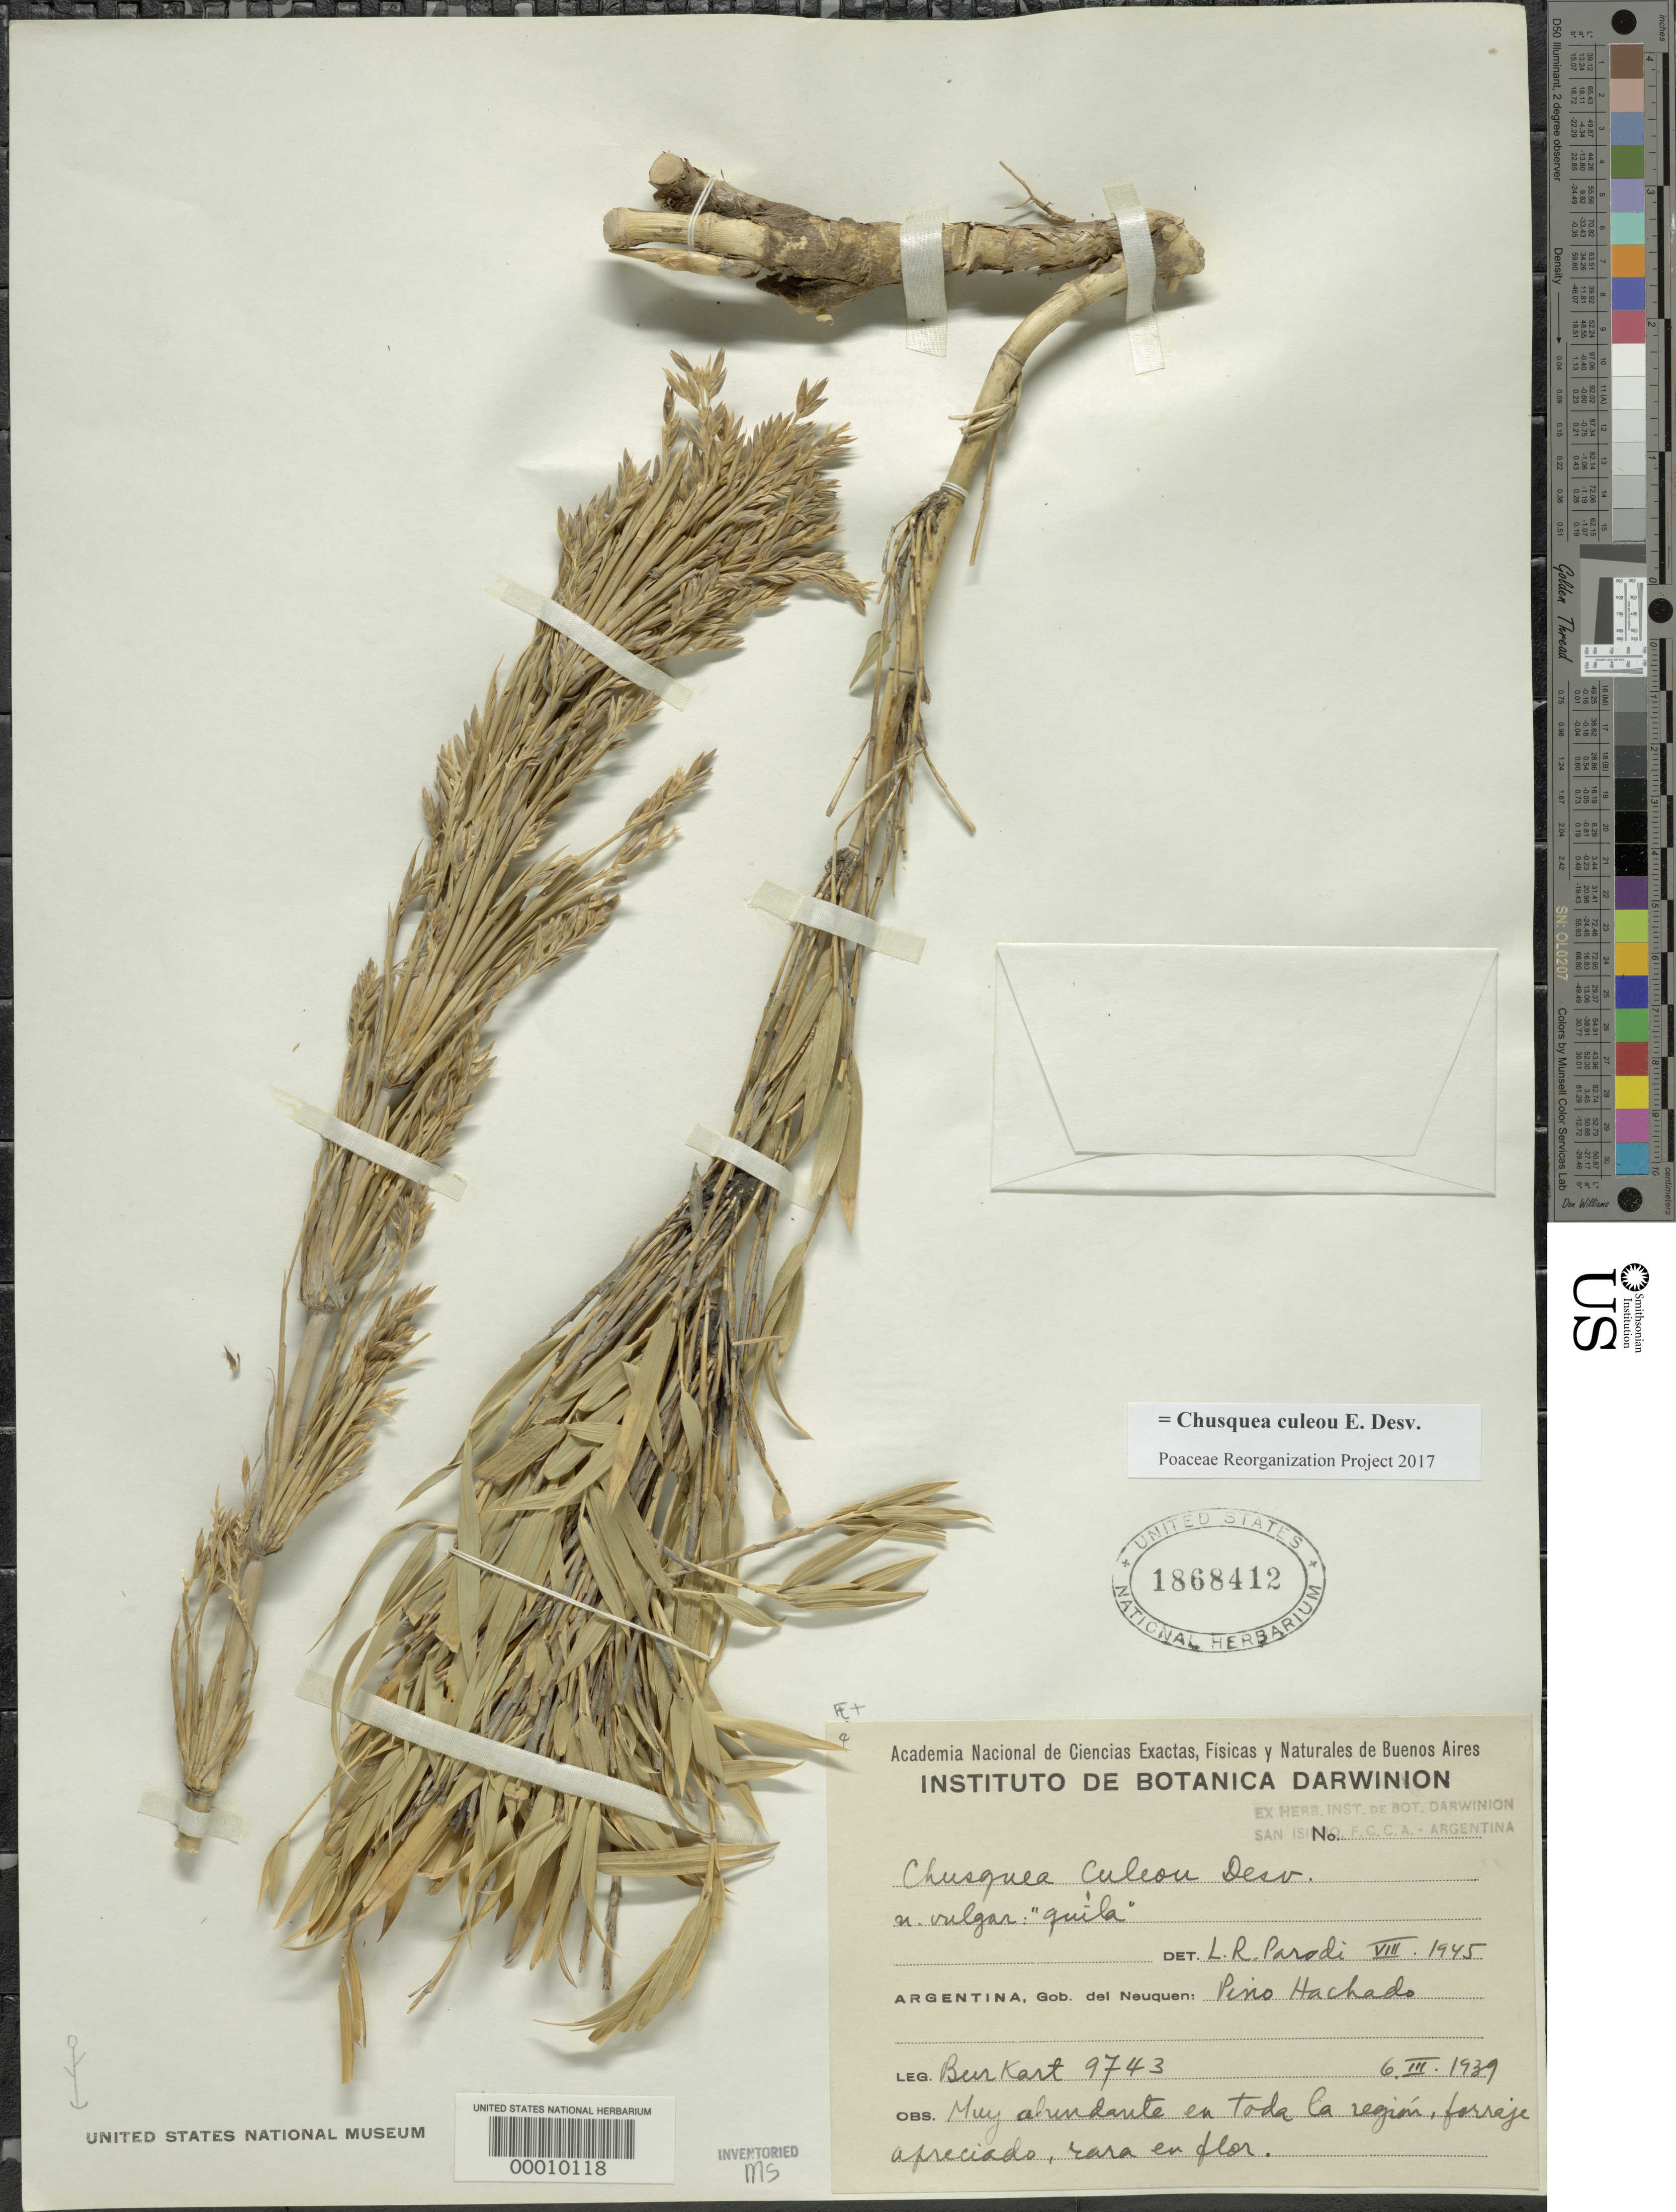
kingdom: Plantae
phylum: Tracheophyta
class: Liliopsida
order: Poales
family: Poaceae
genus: Chusquea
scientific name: Chusquea andina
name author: Phil.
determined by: Guerreiro, C.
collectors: A. E. Burkart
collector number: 9743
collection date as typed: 06 Mar 1939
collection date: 1939-03-06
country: Argentina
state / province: Neuquén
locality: Pino Hachado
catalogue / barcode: US 1868412